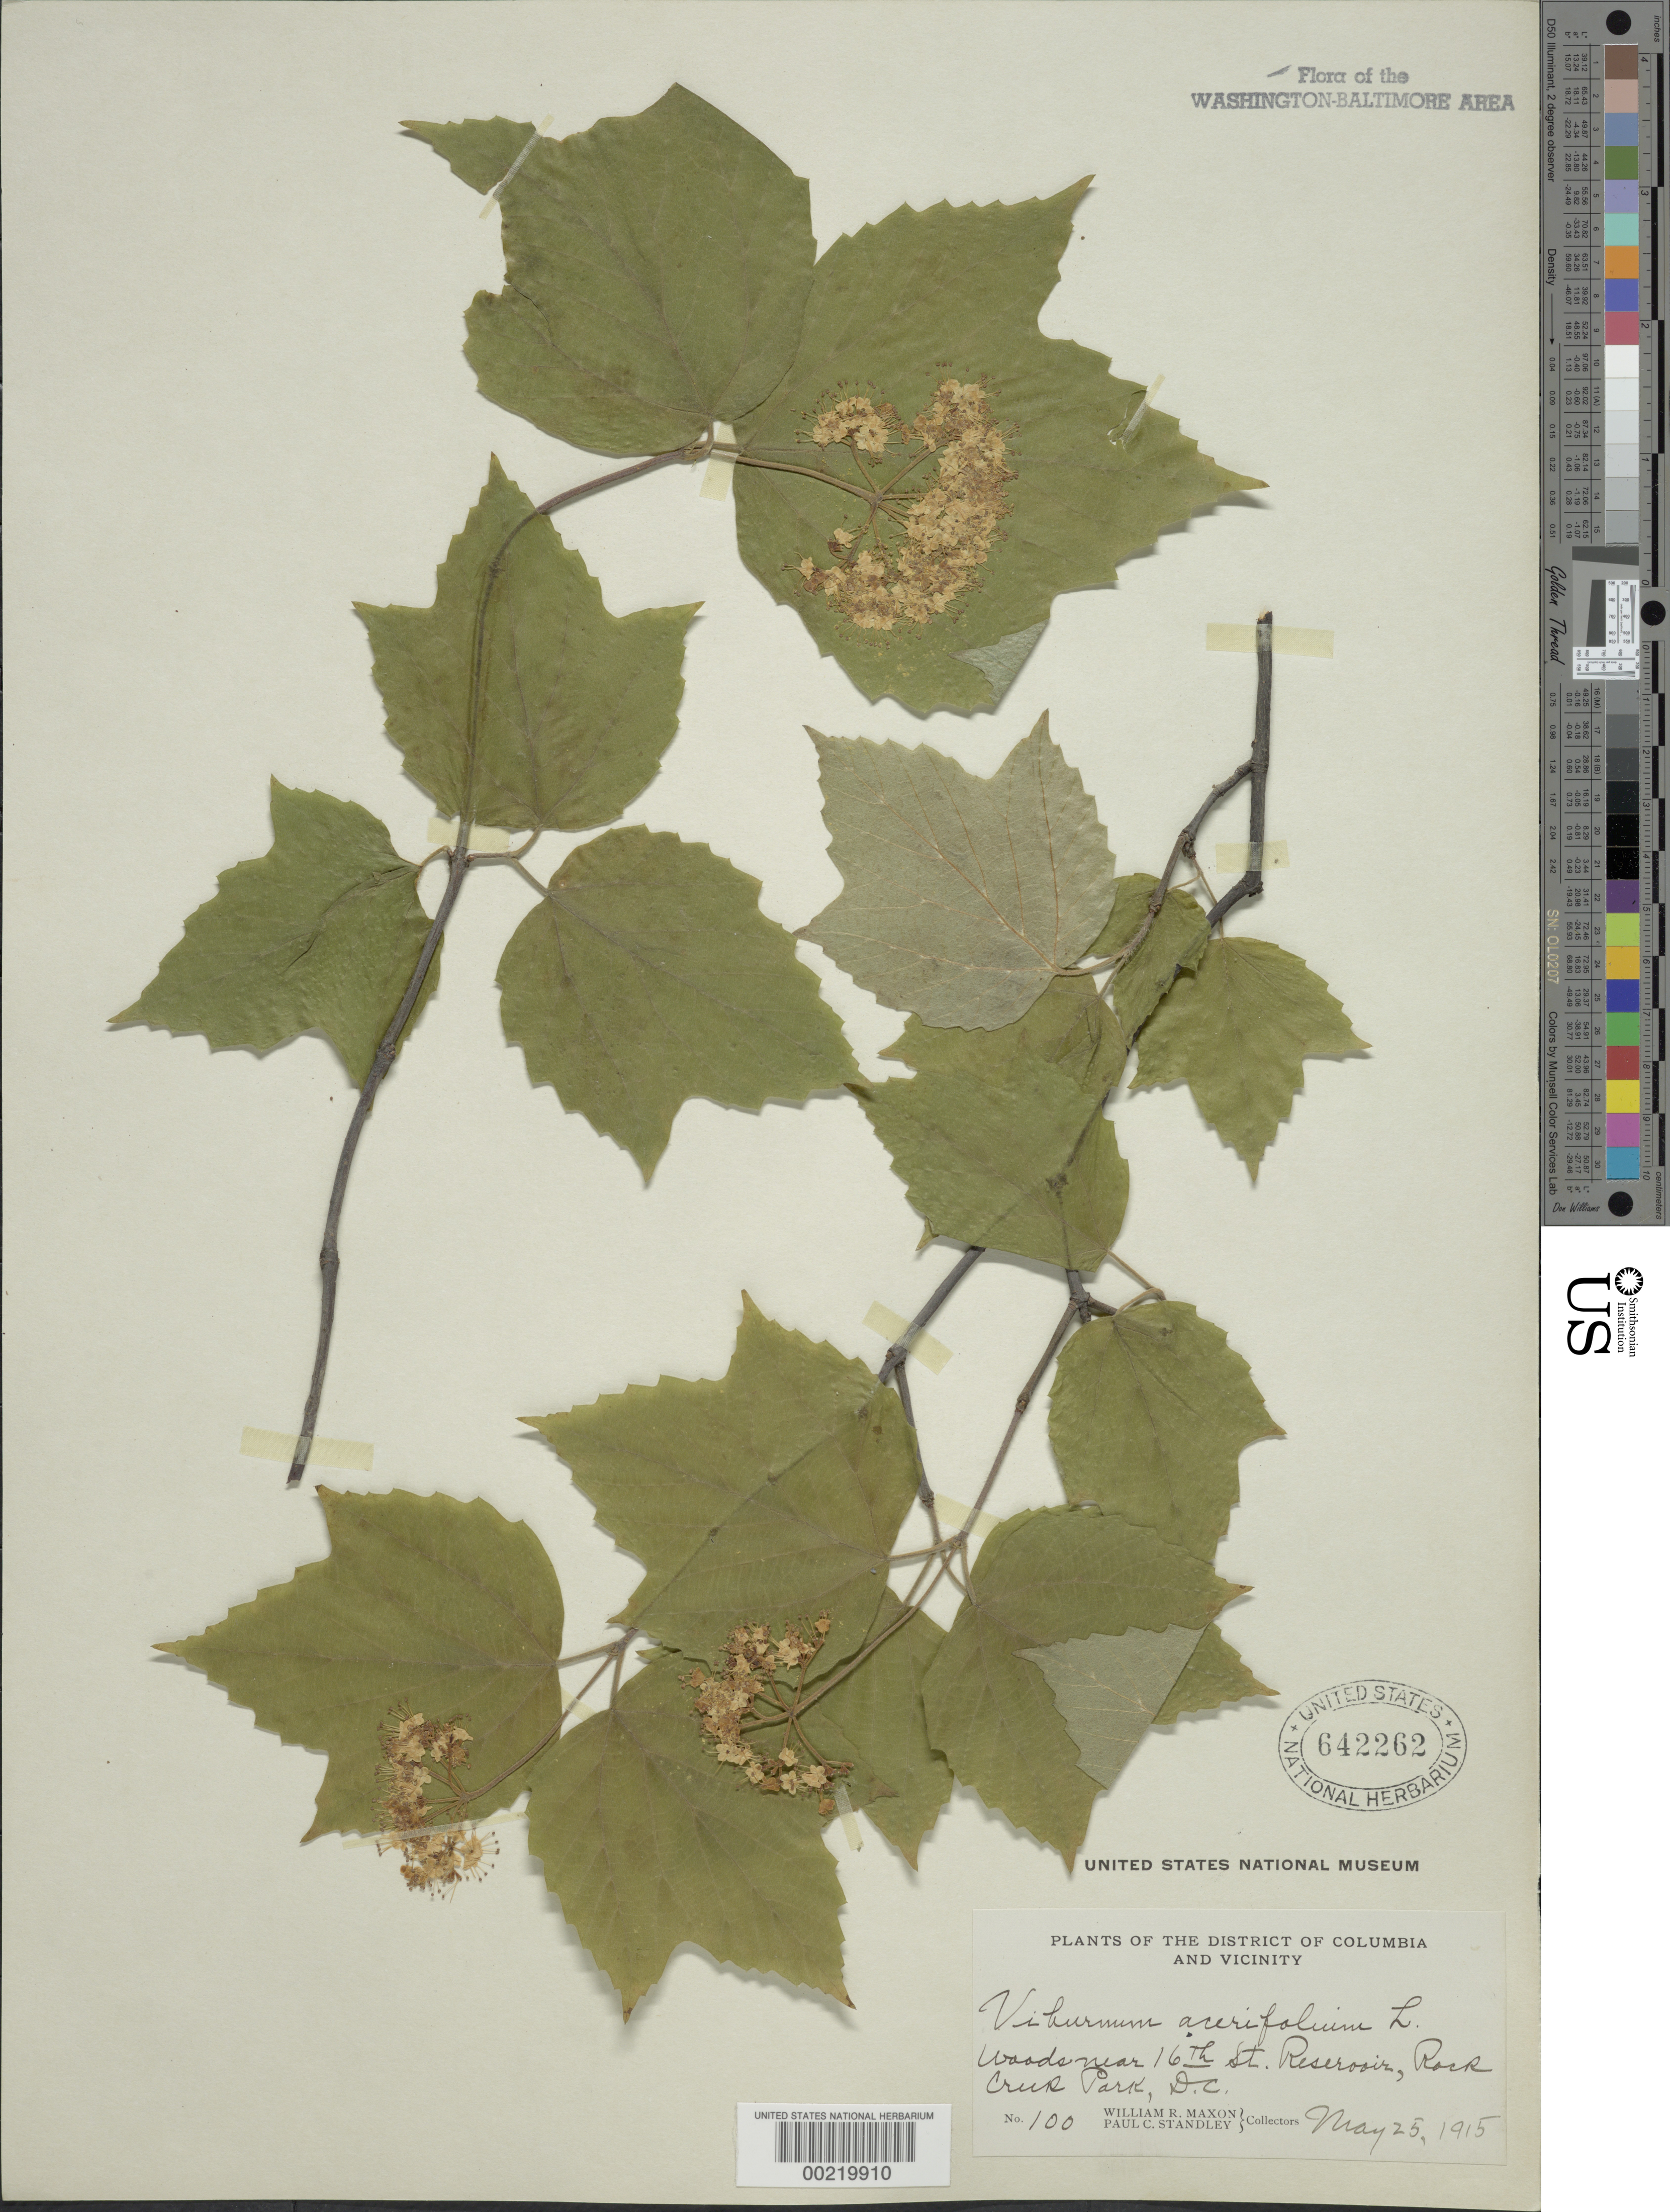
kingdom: Plantae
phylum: Tracheophyta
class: Magnoliopsida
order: Dipsacales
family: Viburnaceae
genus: Viburnum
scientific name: Viburnum acerifolium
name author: L.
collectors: W. R. Maxon & P. C. Standley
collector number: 100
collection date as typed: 25 May 1915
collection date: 1915-05-25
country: United States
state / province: District of Columbia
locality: Near 16th St. Reservoir, Rock Creek Park Rock Creek Park & vicinity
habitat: Woods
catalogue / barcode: US 642262